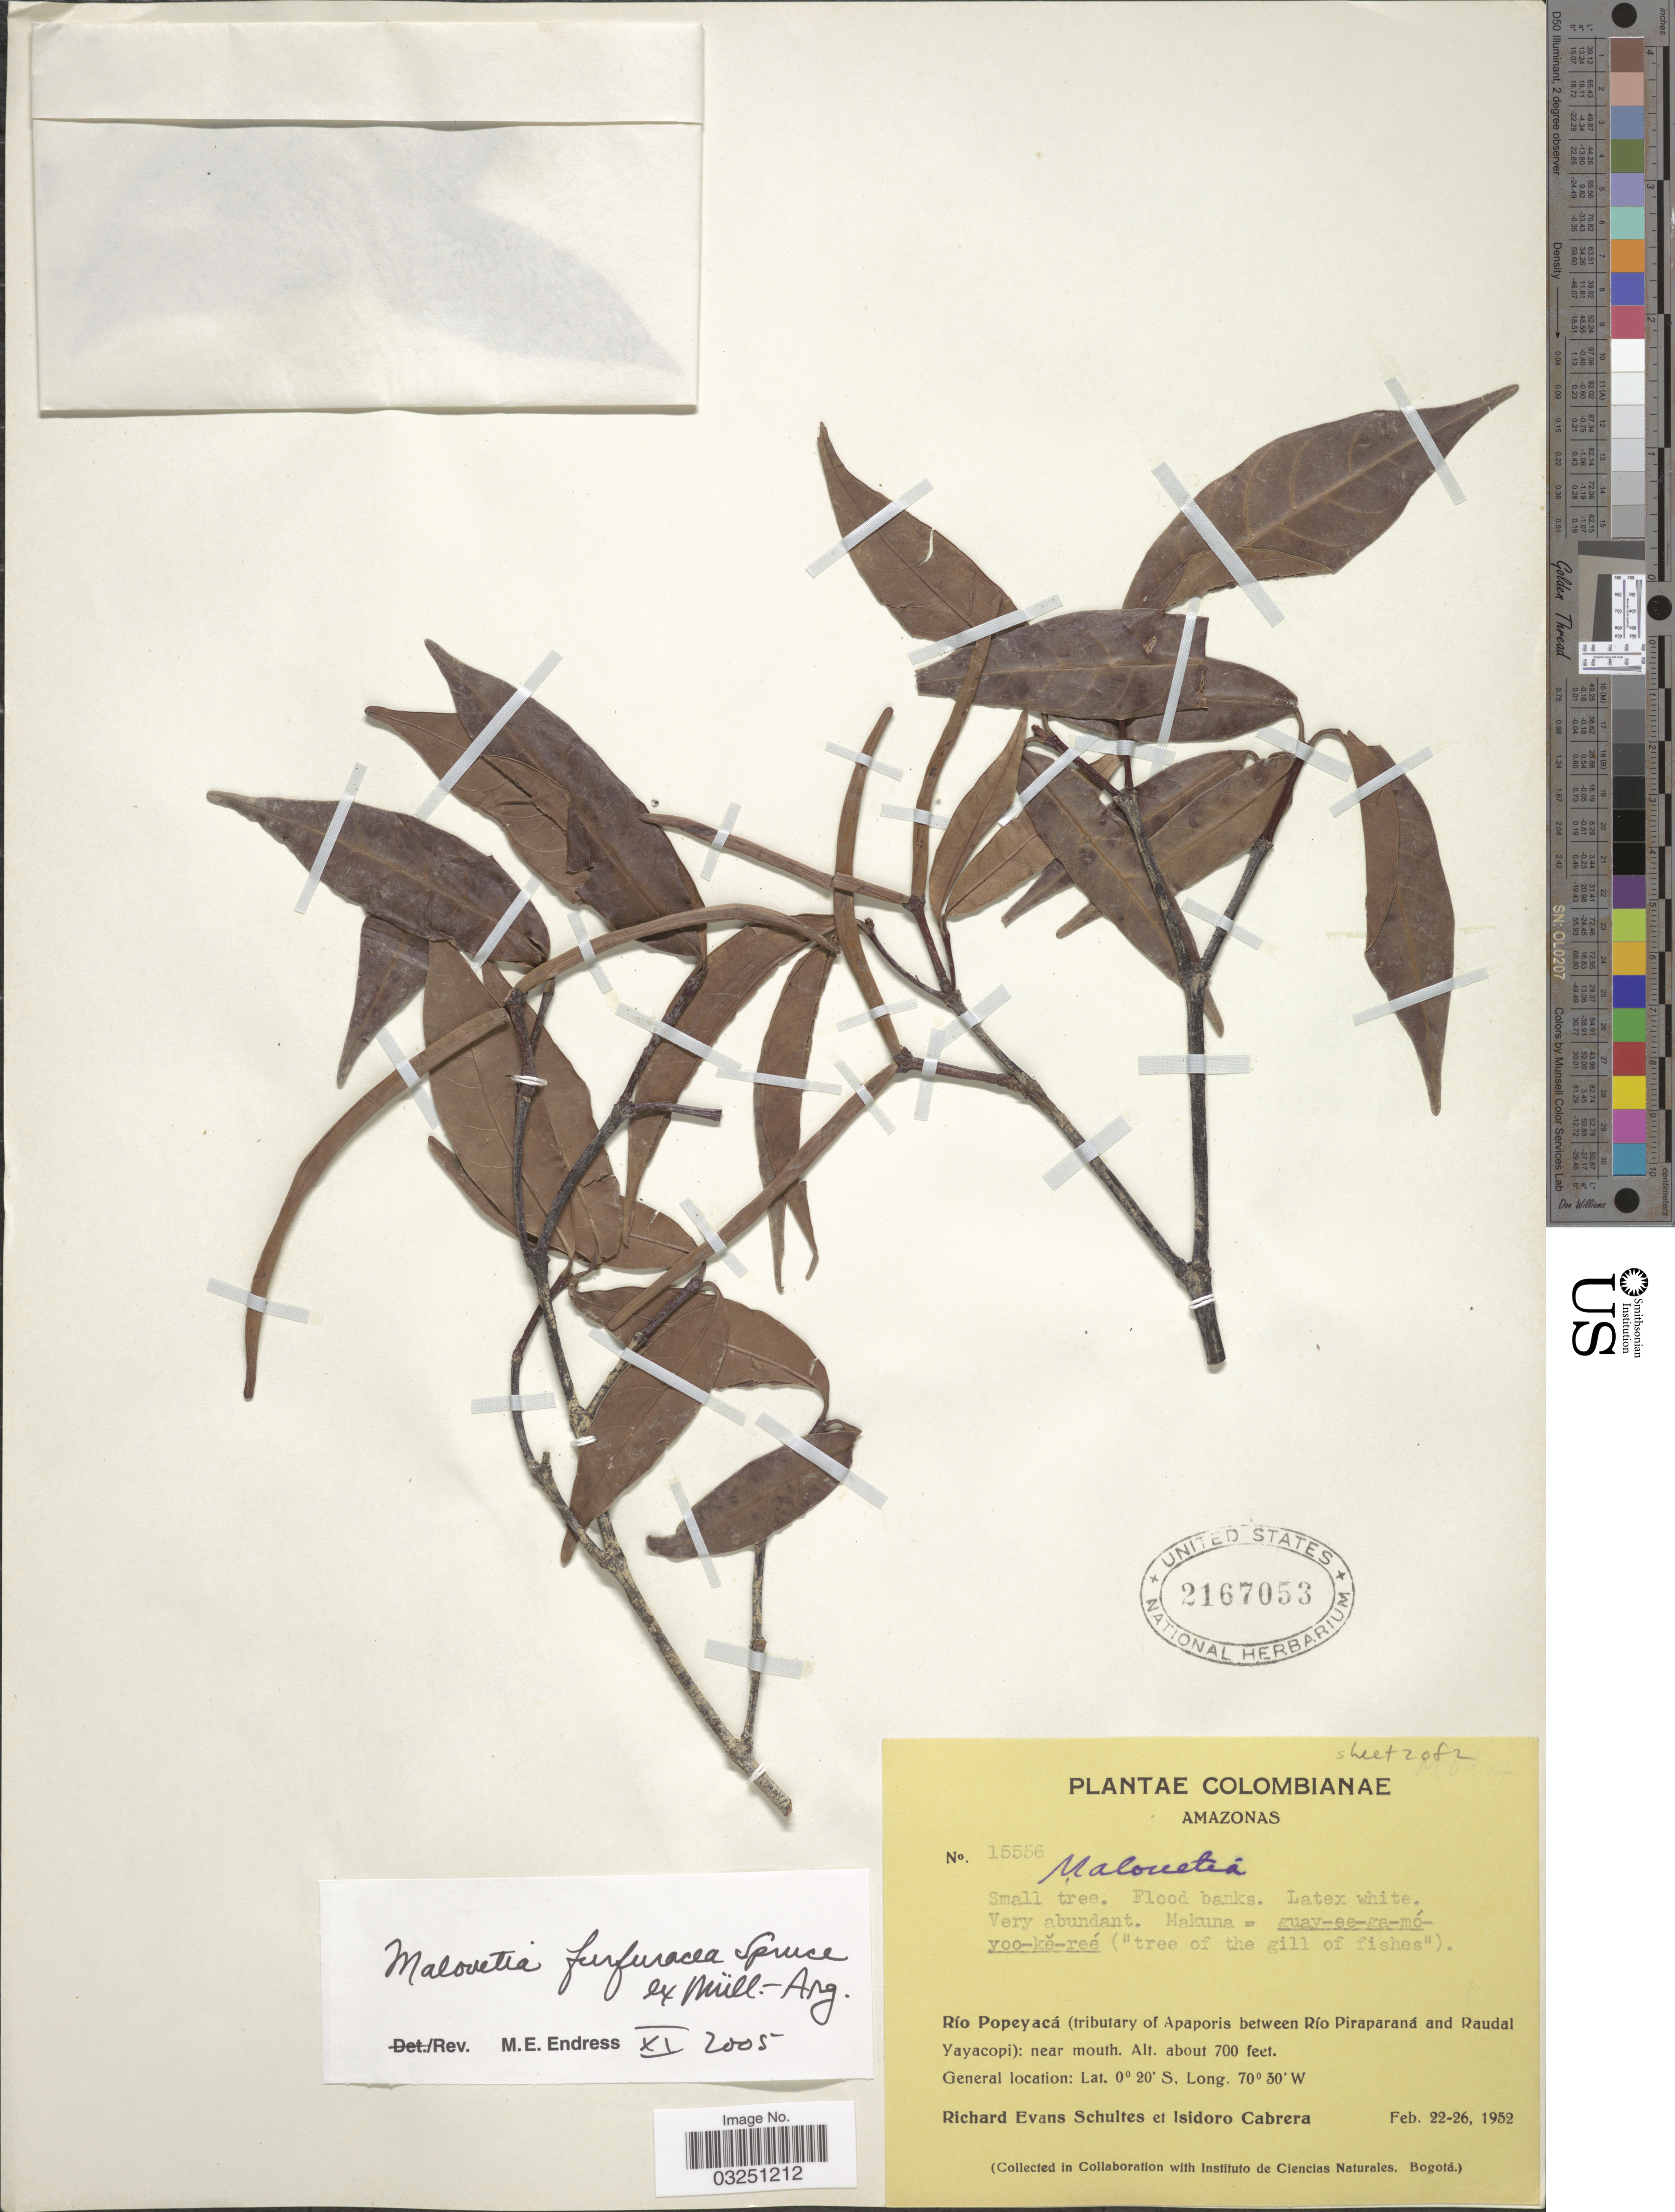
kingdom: Plantae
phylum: Tracheophyta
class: Magnoliopsida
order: Gentianales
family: Apocynaceae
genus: Malouetia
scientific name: Malouetia furfuracea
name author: Benth. ex Müll. Arg.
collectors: R. E. Schultes & I. Cabrera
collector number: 15556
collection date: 1952-02-22/1952-02-26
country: Colombia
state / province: Amazônas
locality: Río Popeyacá (tributary of Apaporis between Río Piraparaná and Raudal Yayacopi): near mouth.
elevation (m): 213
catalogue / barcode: US 2167053